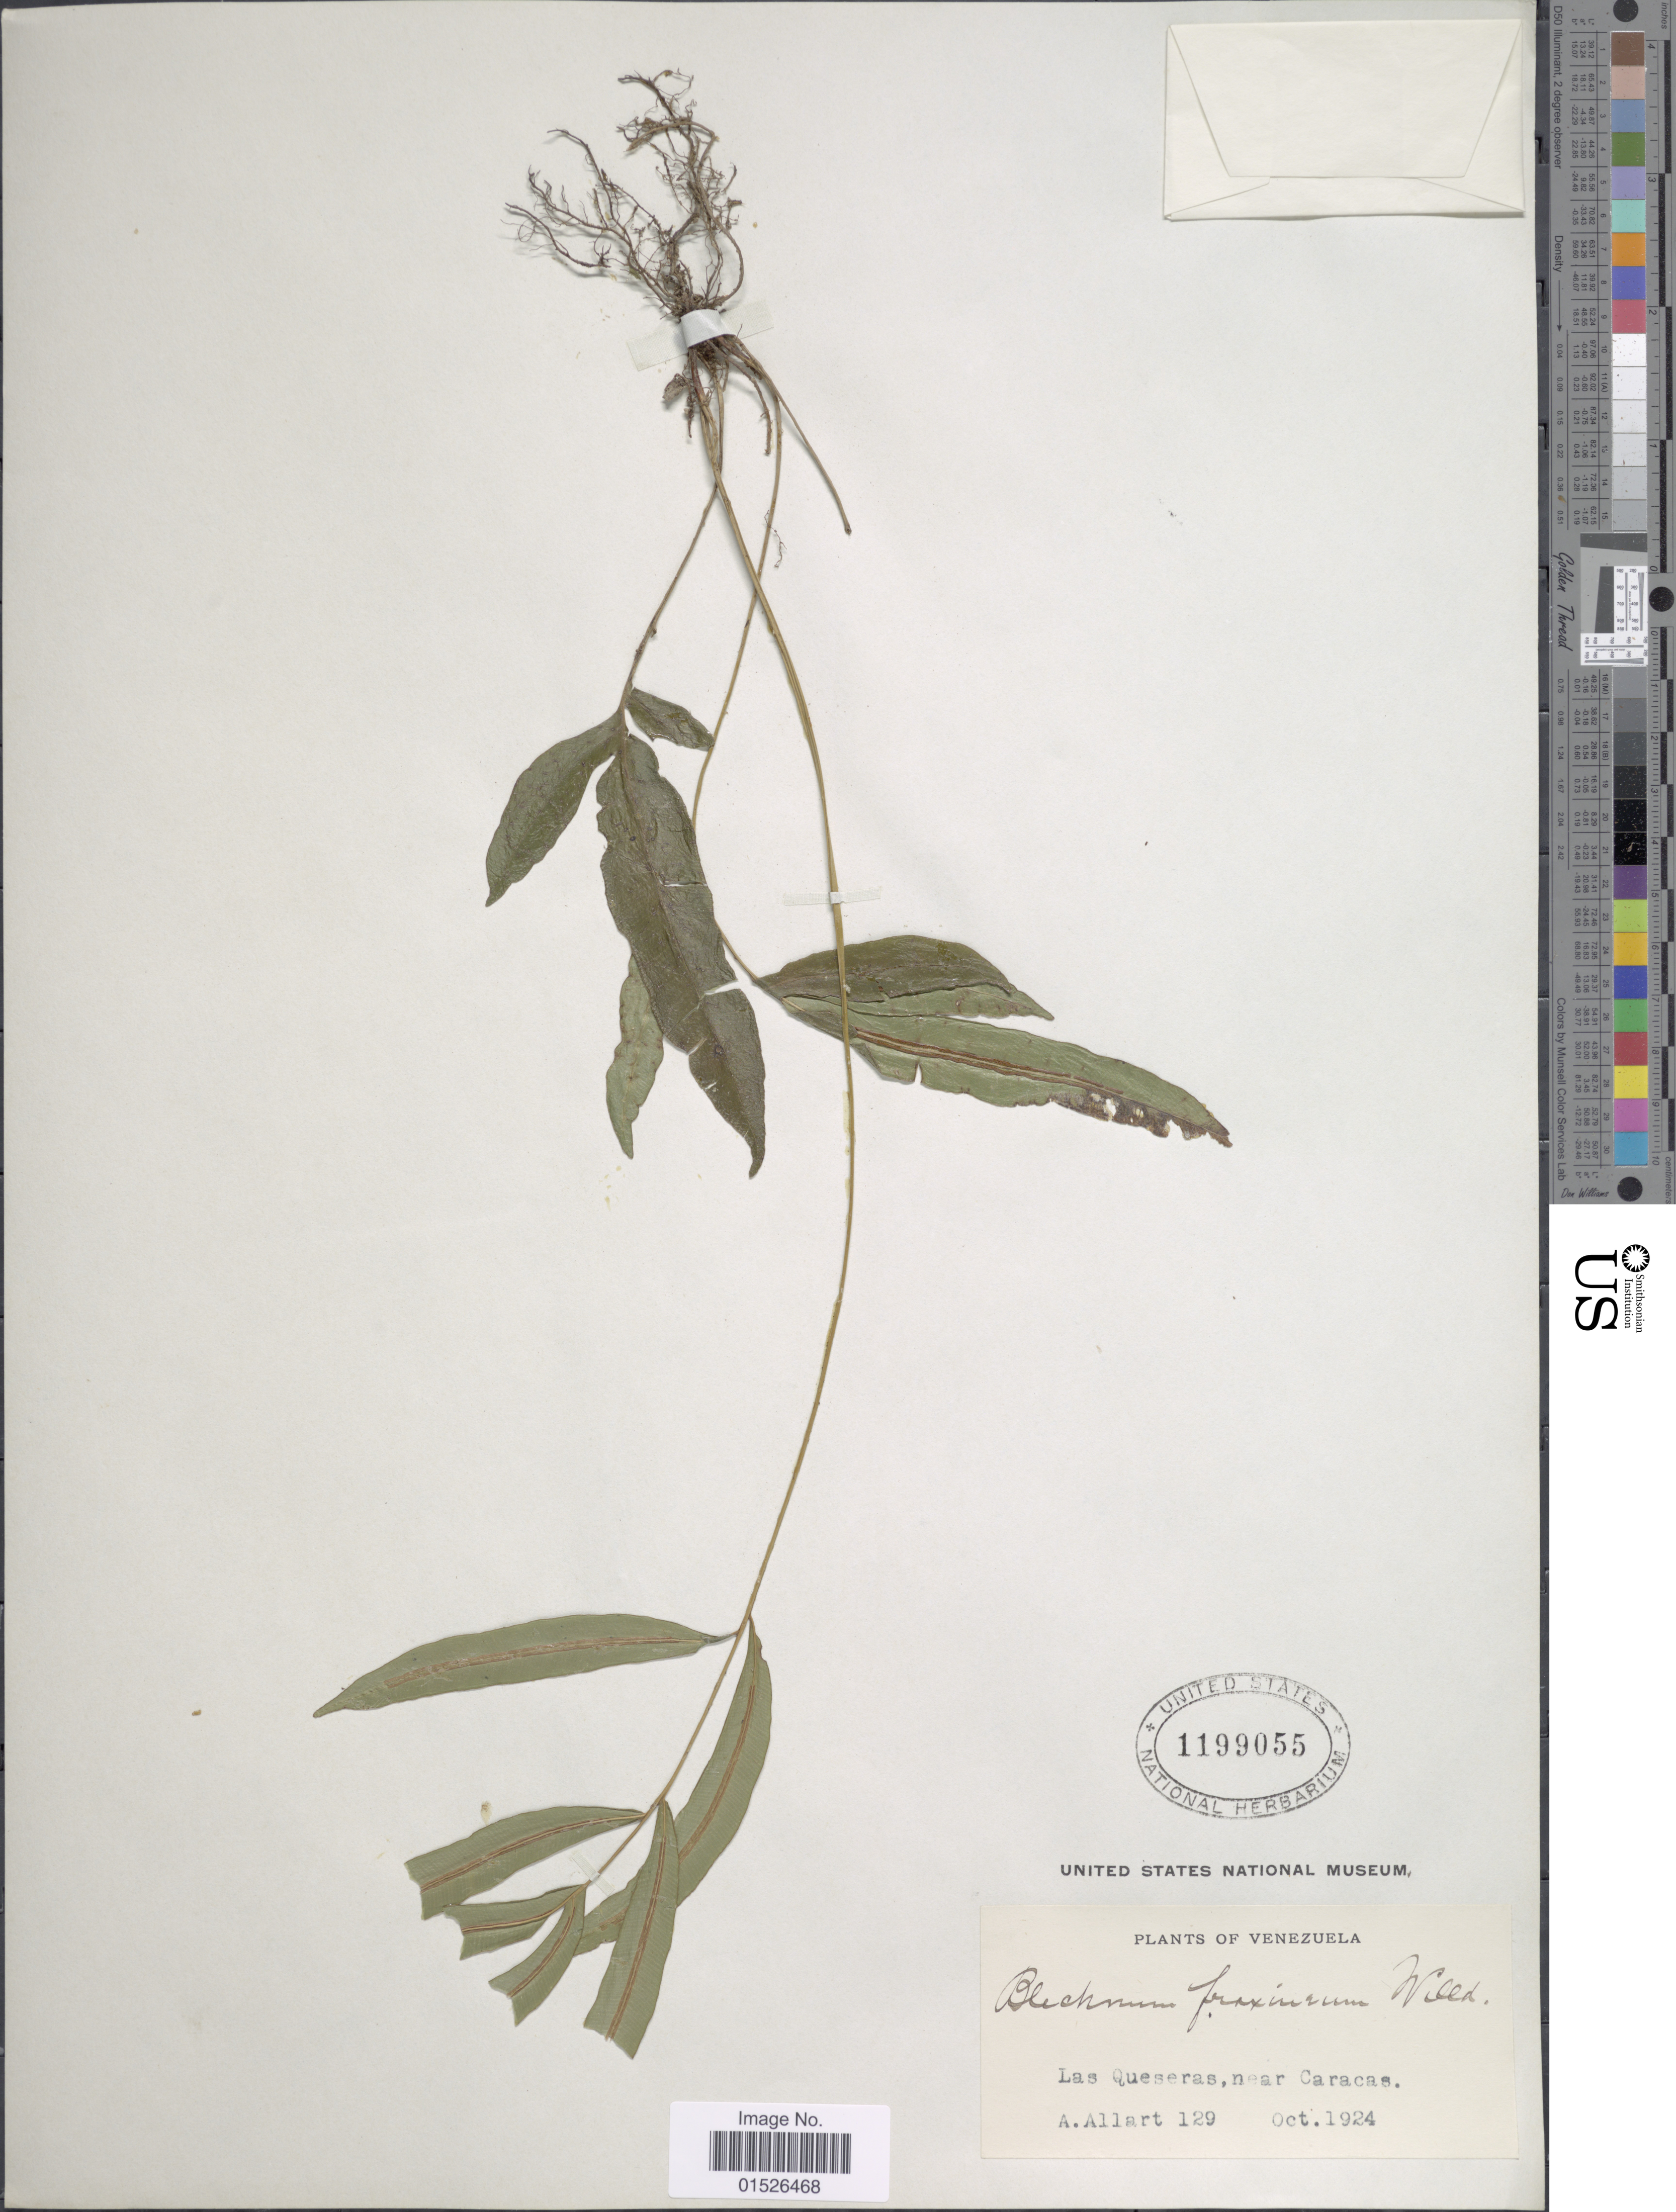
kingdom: Plantae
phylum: Tracheophyta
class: Polypodiopsida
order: Polypodiales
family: Blechnaceae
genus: Blechnum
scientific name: Blechnum meridense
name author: Klotzsch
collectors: A. Allart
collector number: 129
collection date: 1924-10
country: Venezuela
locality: Venzuela. Las Queseras, near Caracas.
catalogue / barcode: US 1199055